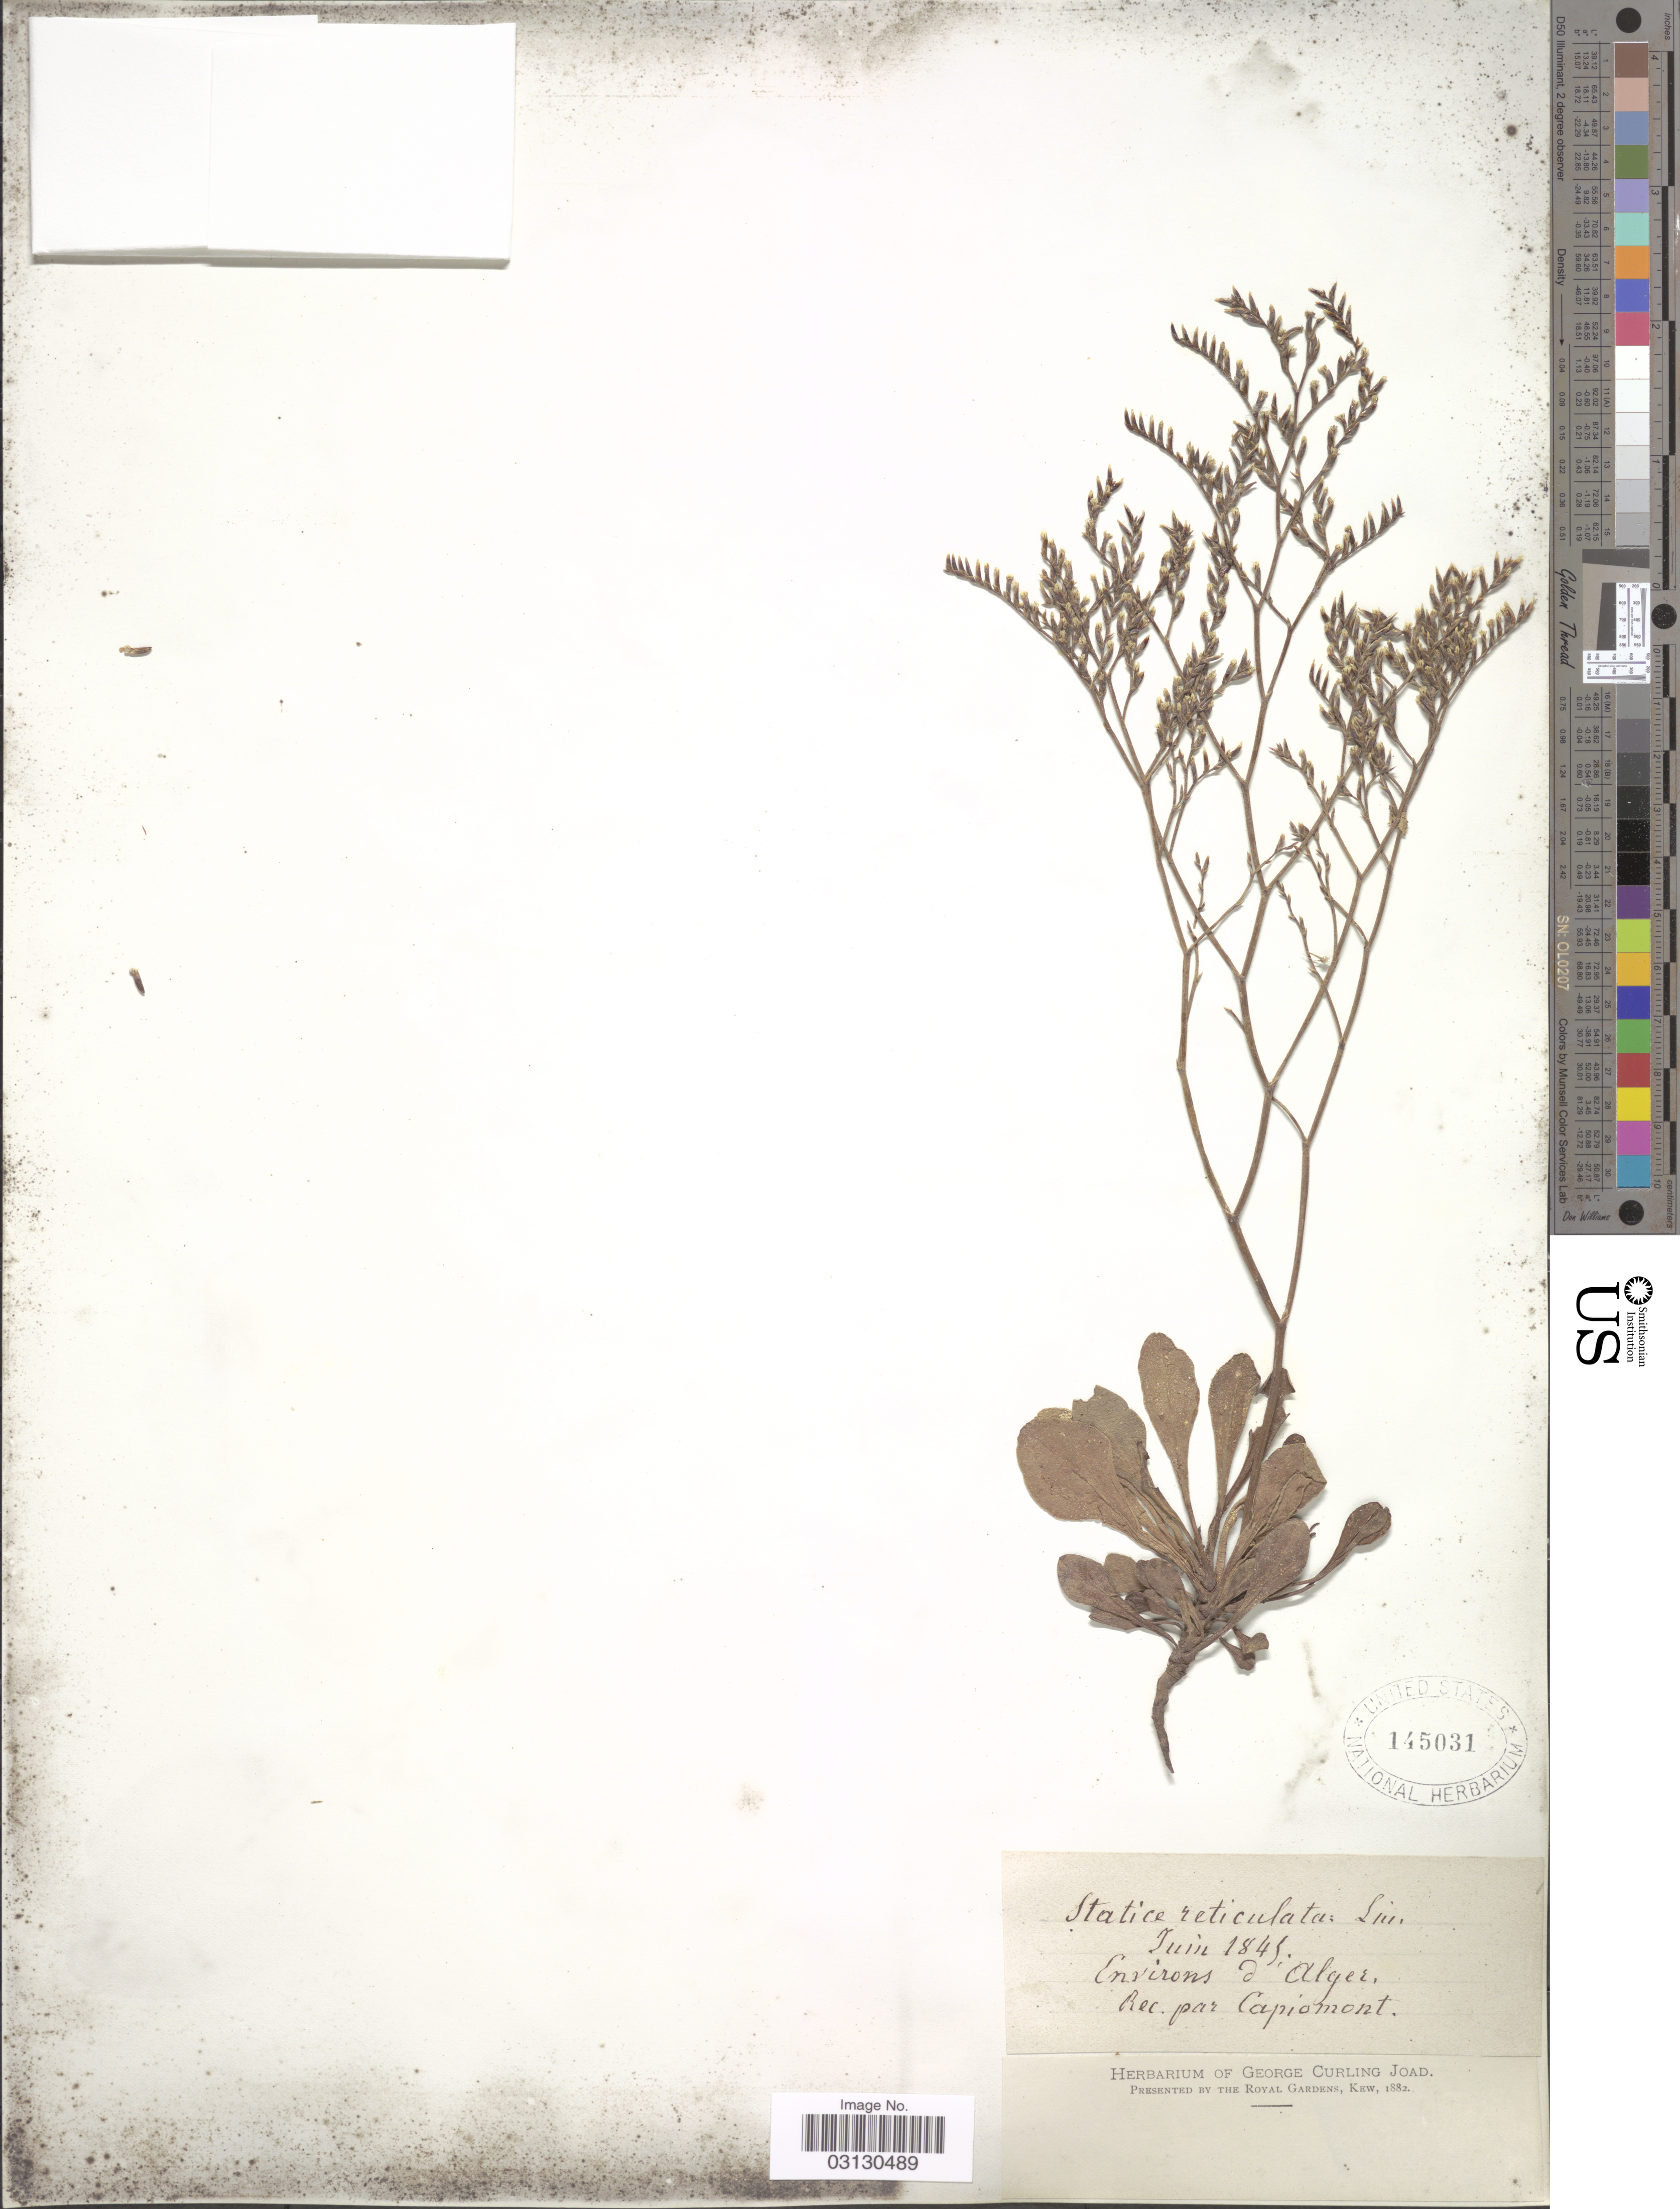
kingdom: Plantae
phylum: Tracheophyta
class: Magnoliopsida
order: Caryophyllales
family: Plumbaginaceae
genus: Limonium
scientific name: Limonium reticulatum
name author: Mill.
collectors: ex herb. George Curling Joad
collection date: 1845-06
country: Algeria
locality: Environs d'Alger.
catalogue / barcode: US 145031